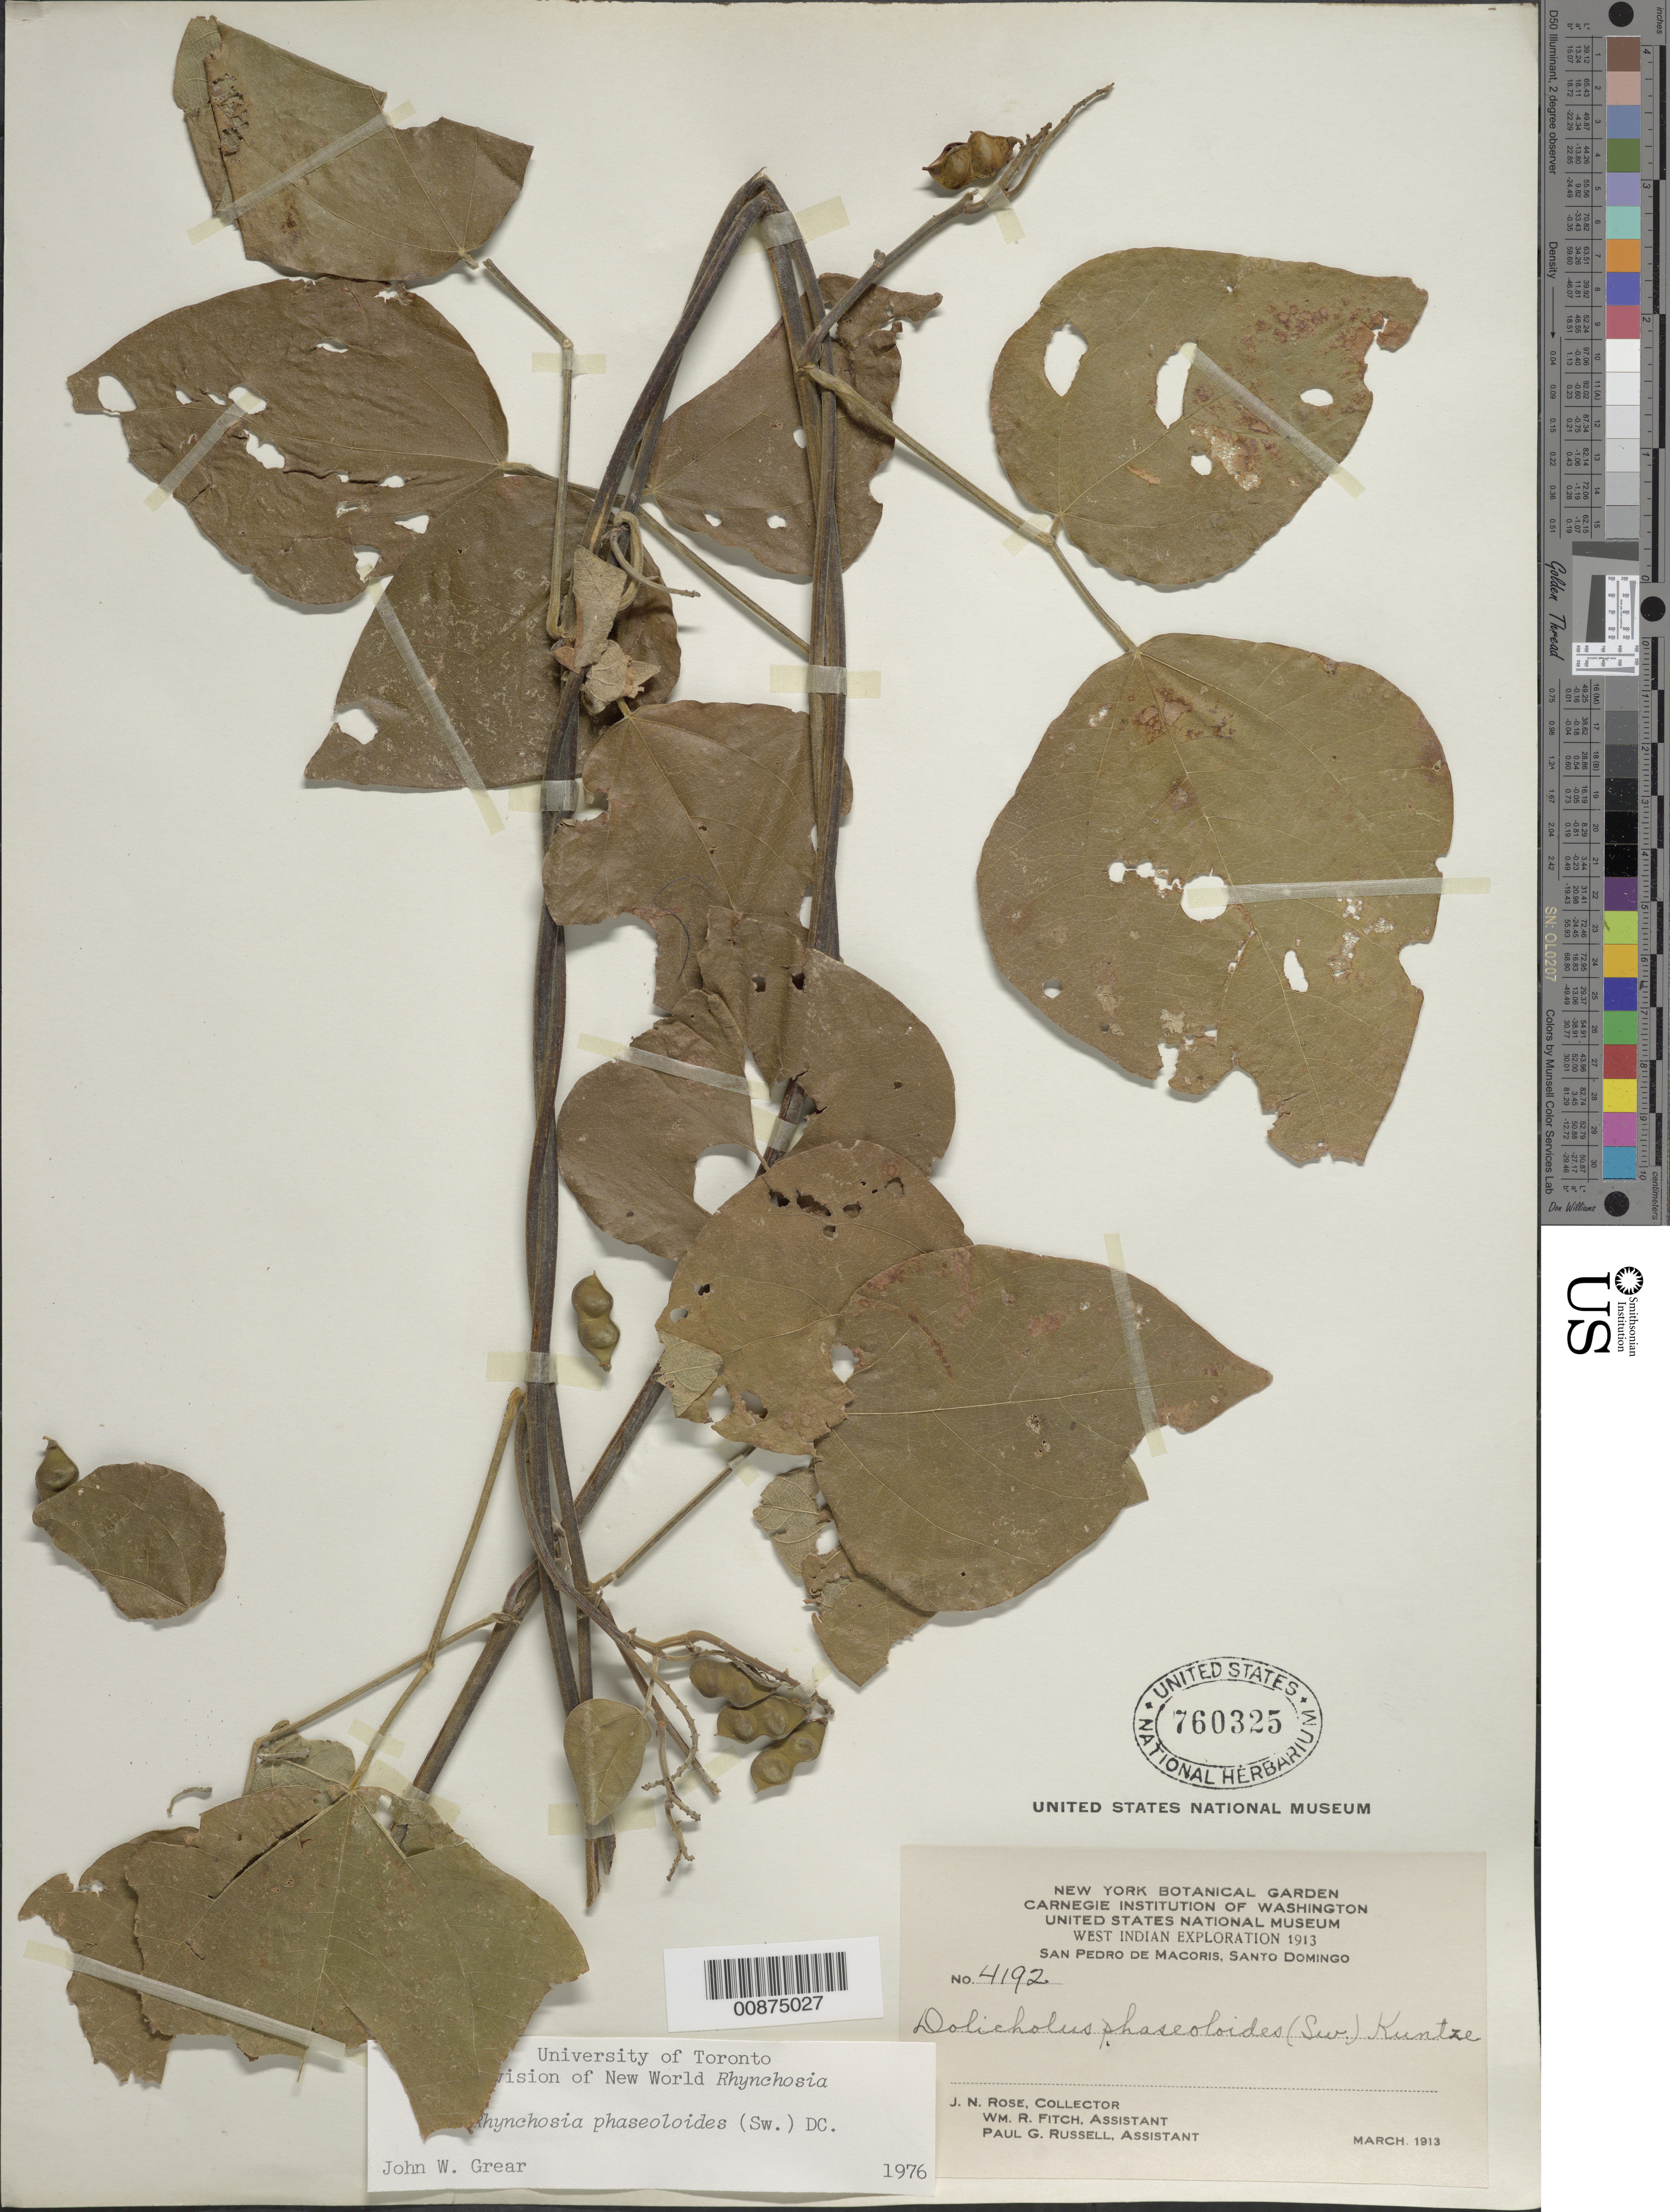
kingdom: Plantae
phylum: Tracheophyta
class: Magnoliopsida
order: Fabales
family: Fabaceae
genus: Rhynchosia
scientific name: Rhynchosia phaseoloides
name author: (Sw.) DC.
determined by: Grear, J. W., Jr.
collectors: J. N. Rose, W. R. Fitch & P. G. Russell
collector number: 4192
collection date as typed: Mar 1913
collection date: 1913-03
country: Dominican Republic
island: Hispaniola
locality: San Pedro de Macorís, Santo Domingo.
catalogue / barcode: US 760325